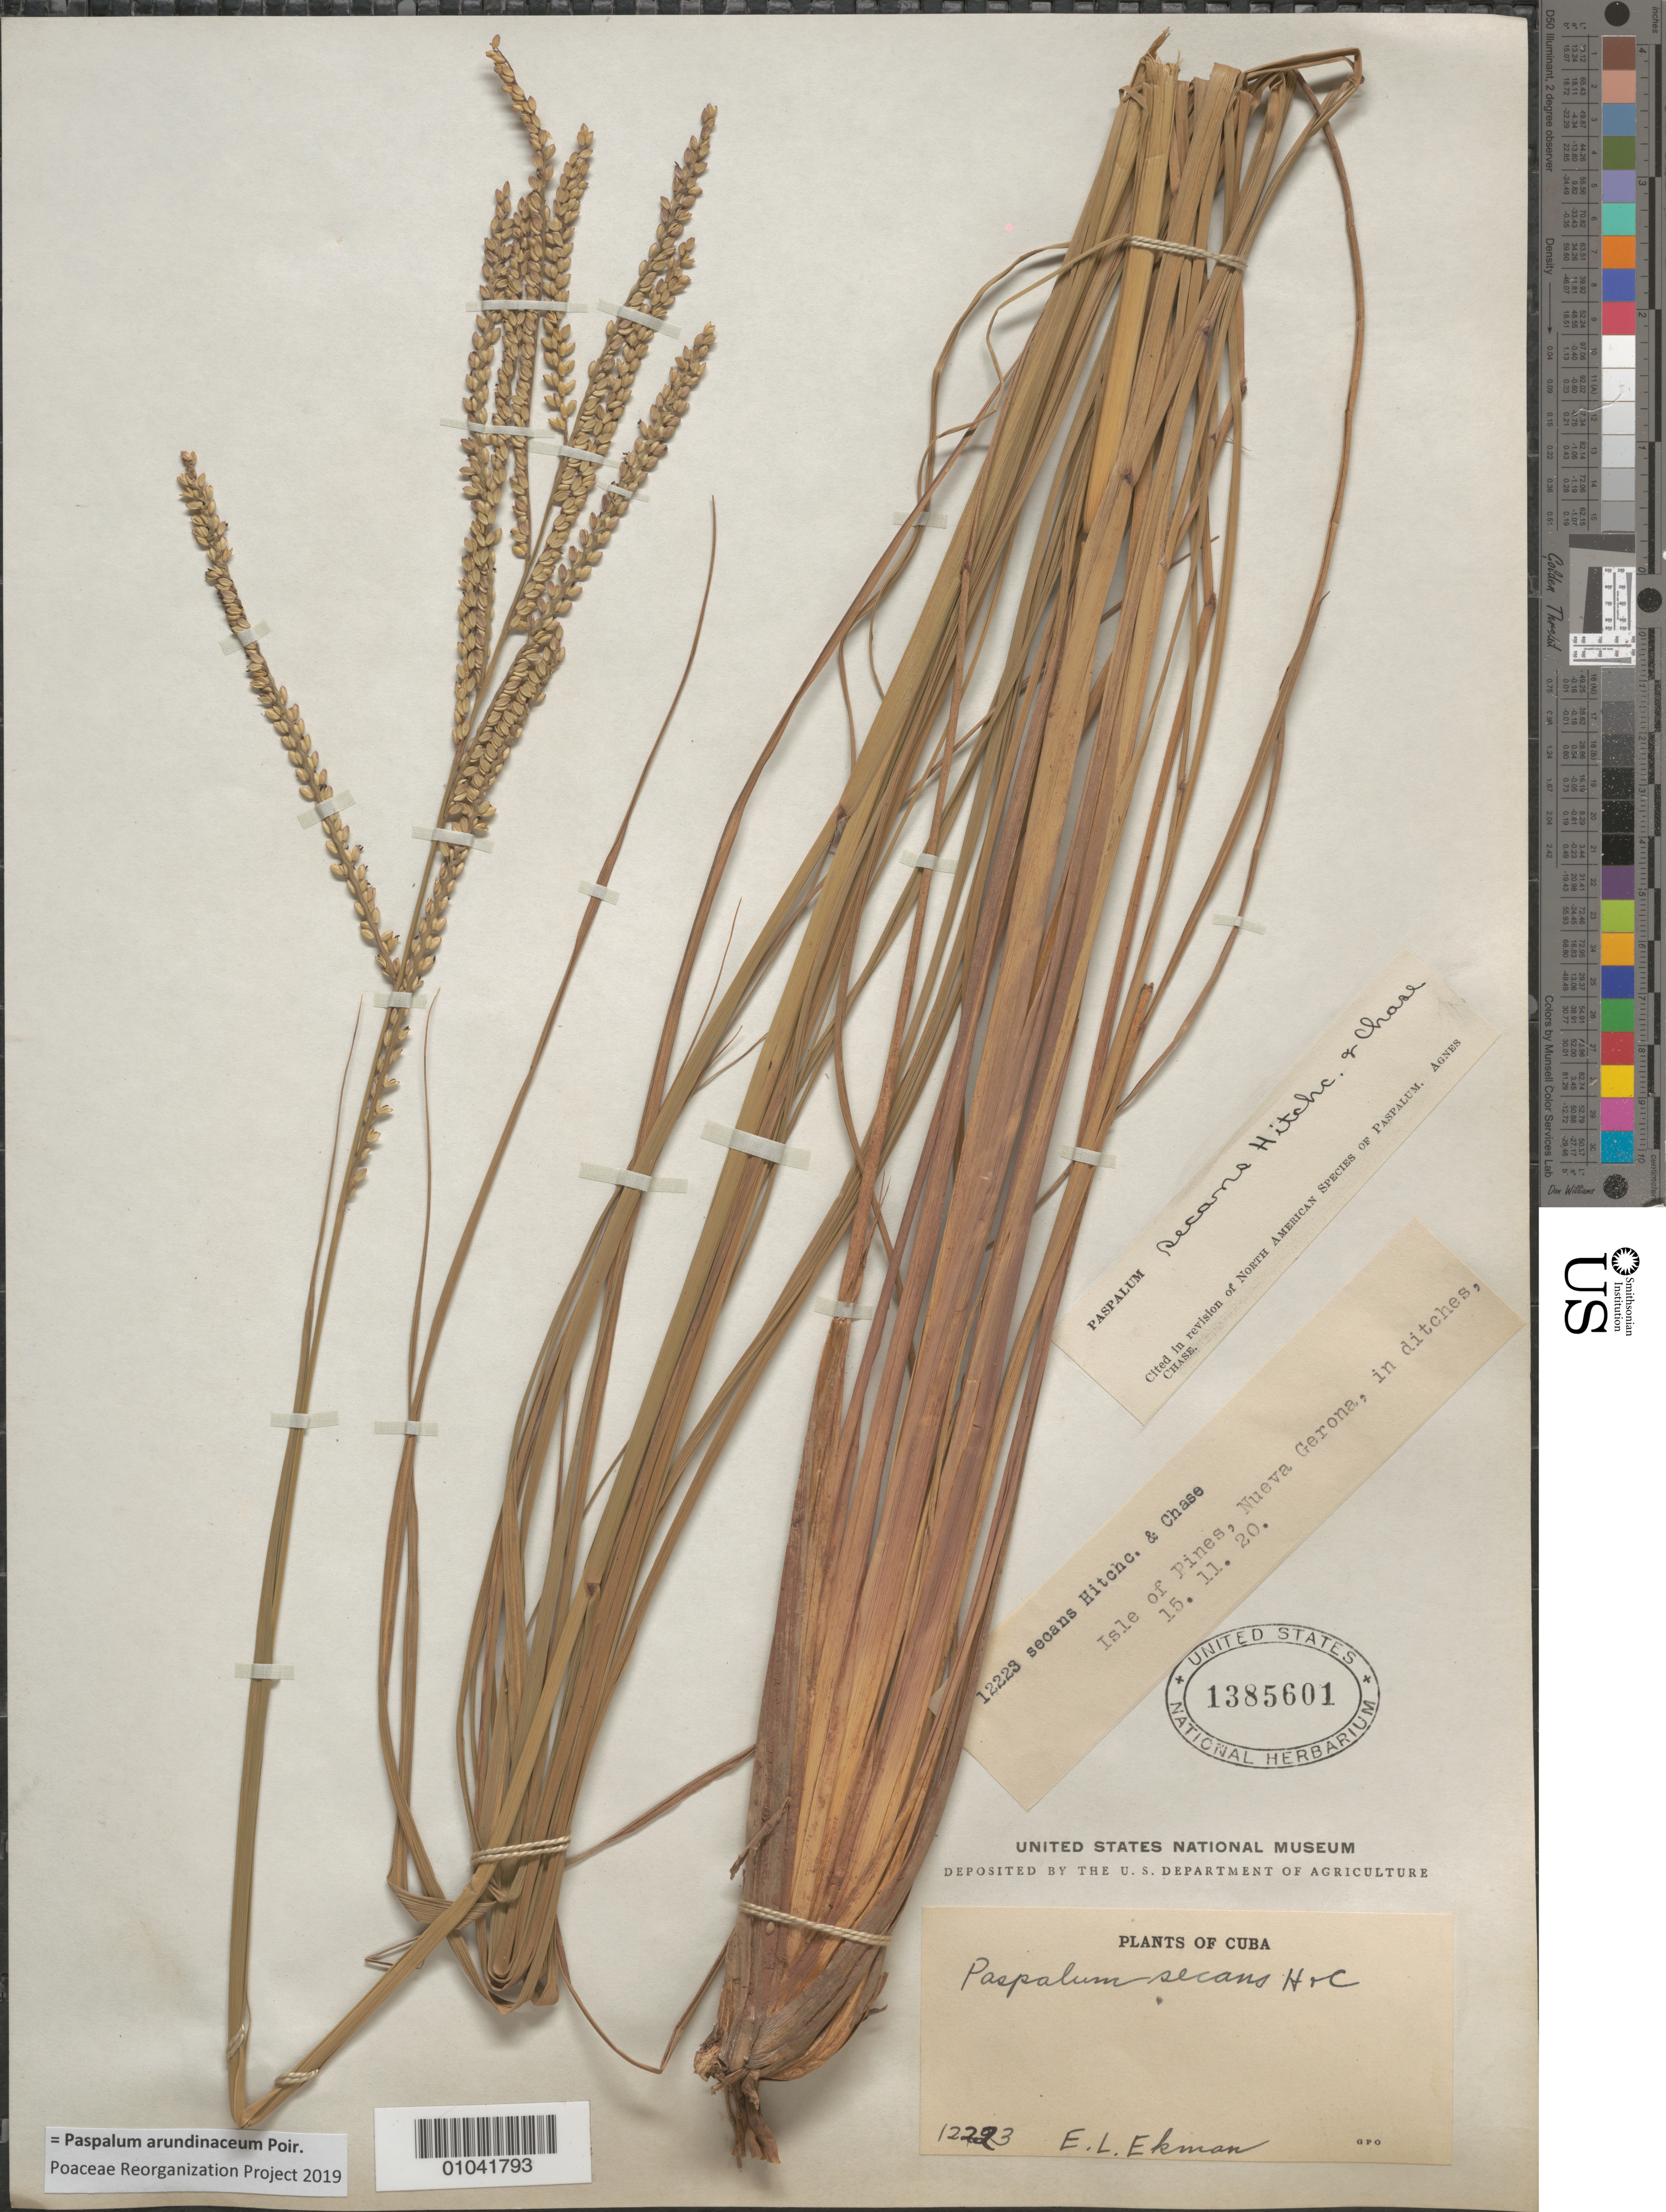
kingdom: Plantae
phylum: Tracheophyta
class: Liliopsida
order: Poales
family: Poaceae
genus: Paspalum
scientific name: Paspalum secans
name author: Hitchc. & Chase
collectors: E. L. Ekman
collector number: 12223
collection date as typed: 15 Nov 1920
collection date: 1920-11-15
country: Cuba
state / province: Isla de la Juventud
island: Isla de la Juventud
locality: Nueva Gerona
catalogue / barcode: US 1385601